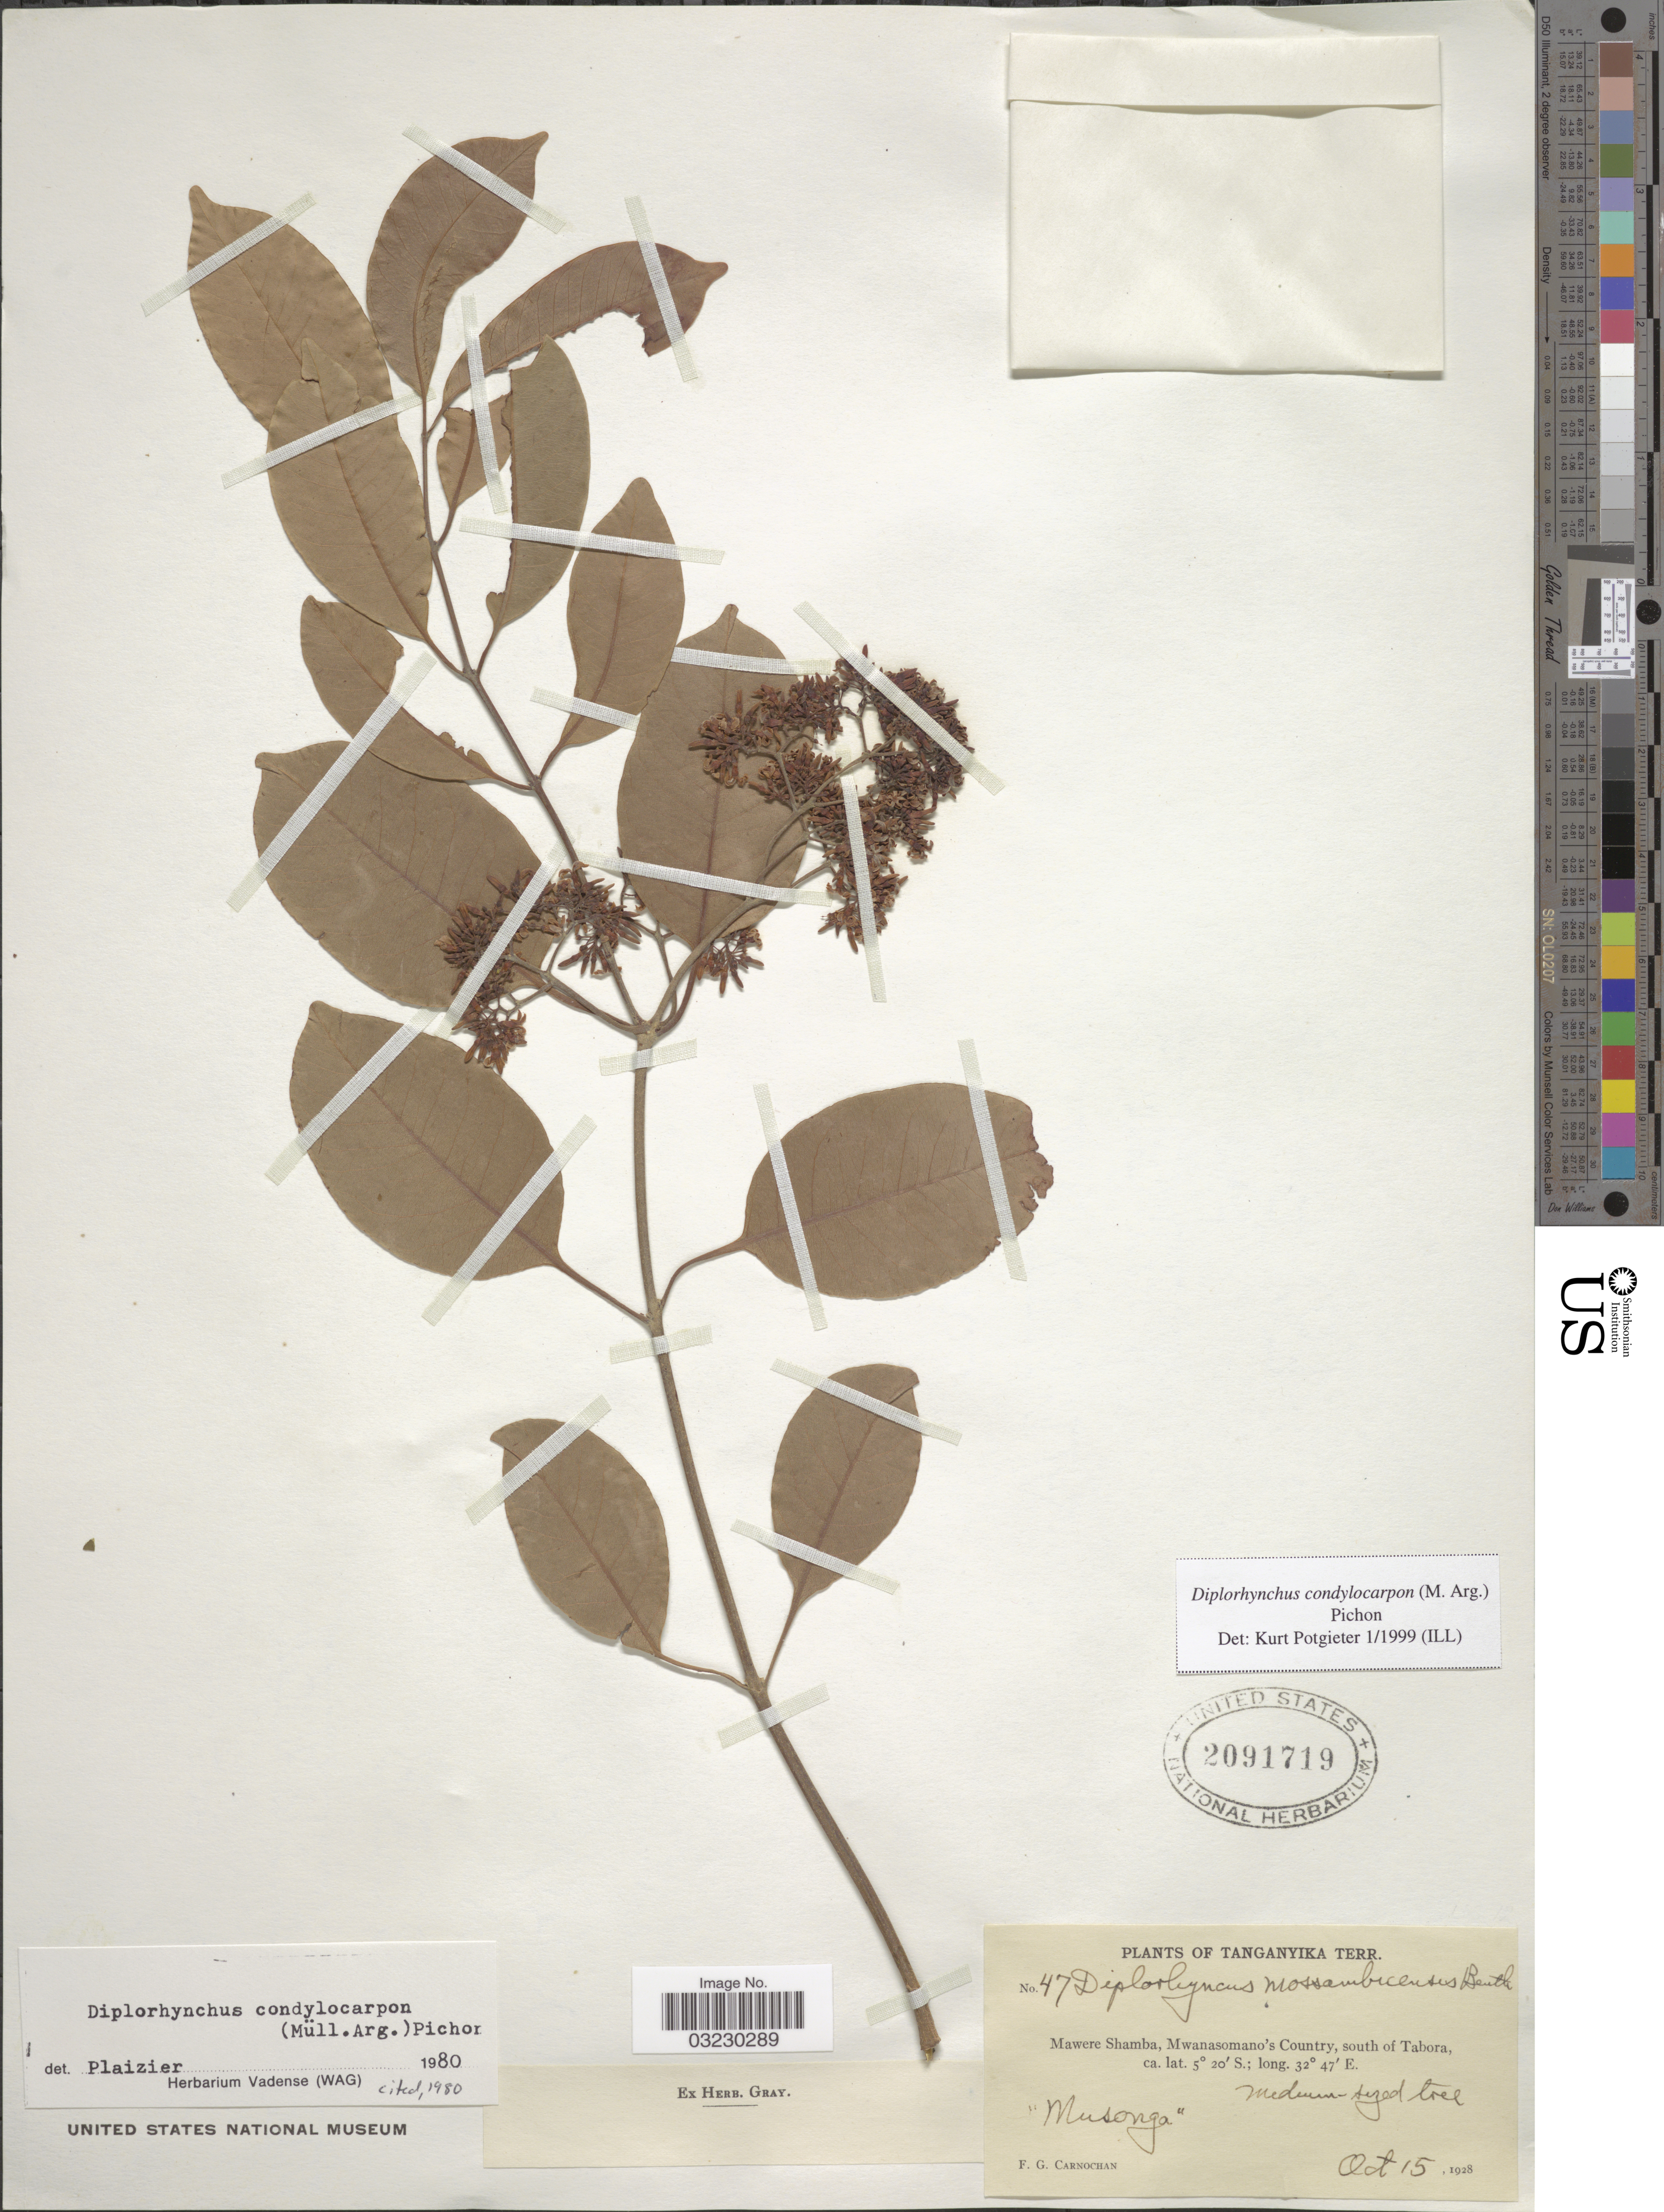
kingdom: Plantae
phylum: Tracheophyta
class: Magnoliopsida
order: Gentianales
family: Apocynaceae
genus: Diplorhynchus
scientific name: Diplorhynchus condylocarpon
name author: (Müll. Arg.) Pichon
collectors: F. Carnochan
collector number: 47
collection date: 1928-10-15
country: Tanzania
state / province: Tabora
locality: Tanganyika Terr. Mawere Shamba, Mwanasomano's Country, south of Tabora.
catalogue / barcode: US 2091719